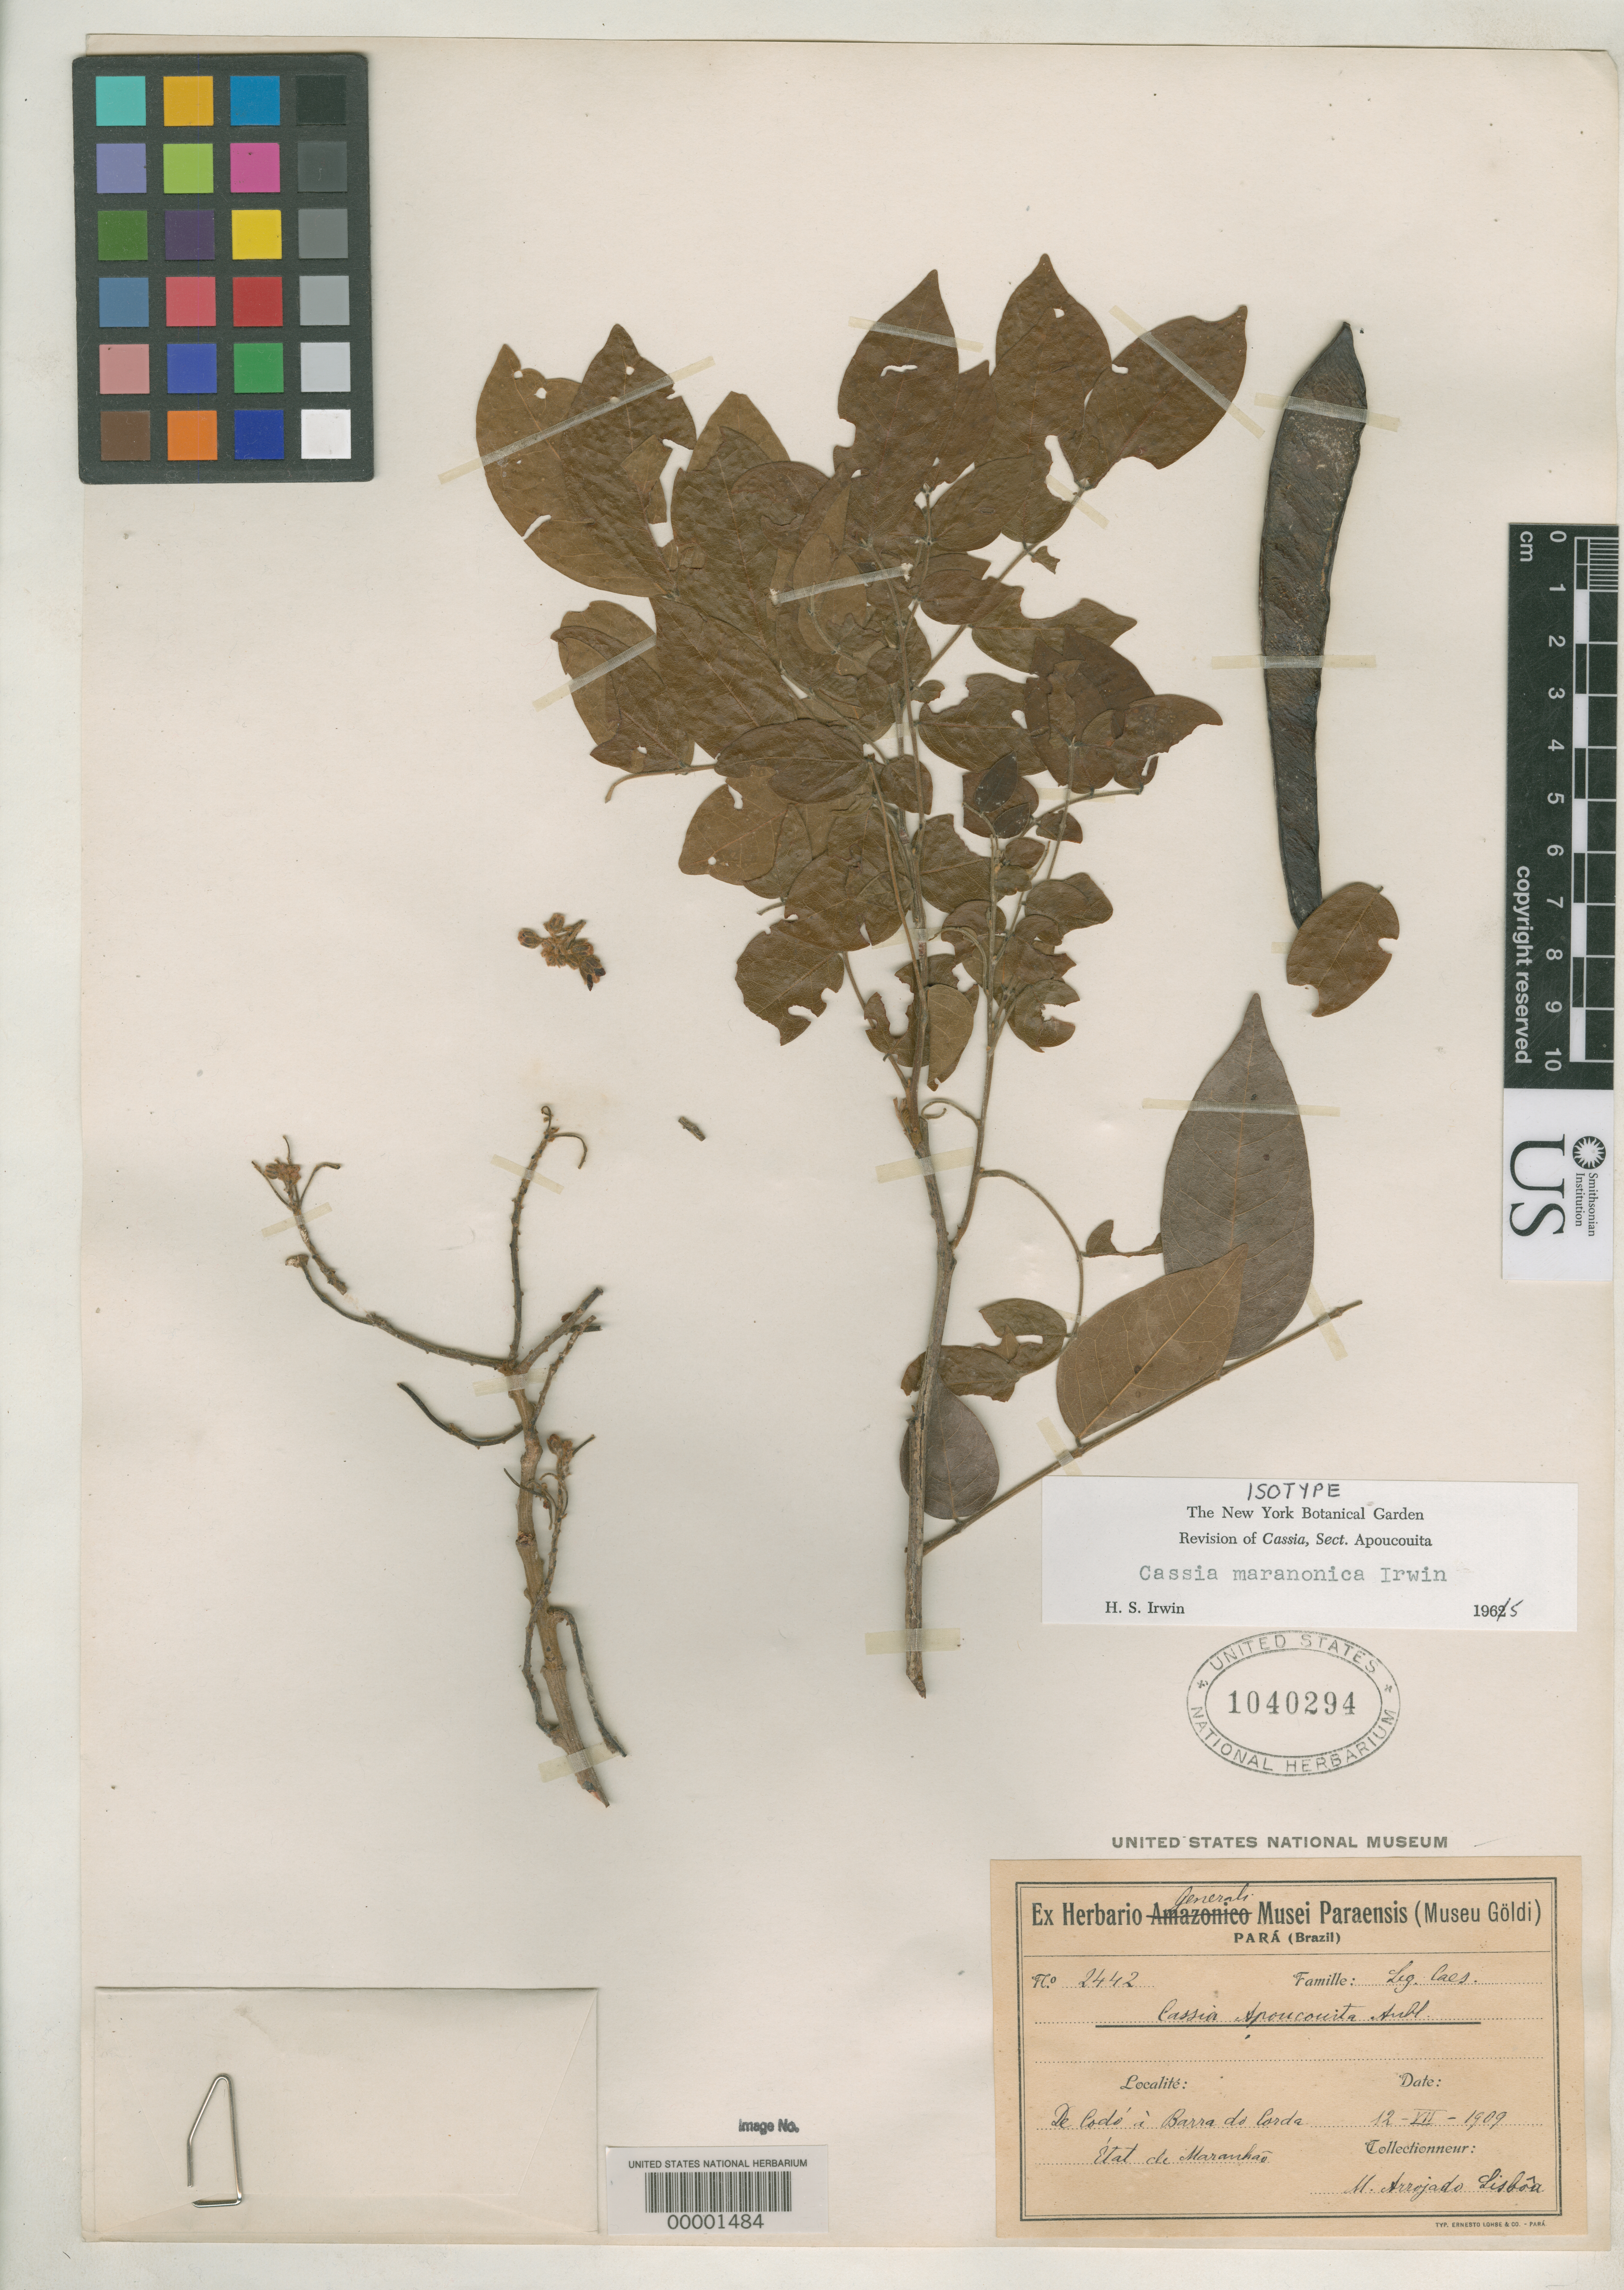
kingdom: Plantae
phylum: Tracheophyta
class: Magnoliopsida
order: Fabales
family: Fabaceae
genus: Cassia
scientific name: Cassia maranonica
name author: H.S. Irwin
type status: Isotype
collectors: M. Lisboa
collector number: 2442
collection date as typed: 12 Jul 1909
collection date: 1909-07-12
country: Brazil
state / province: Maranhão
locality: Codo-barra do Corda.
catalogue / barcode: US 1040294